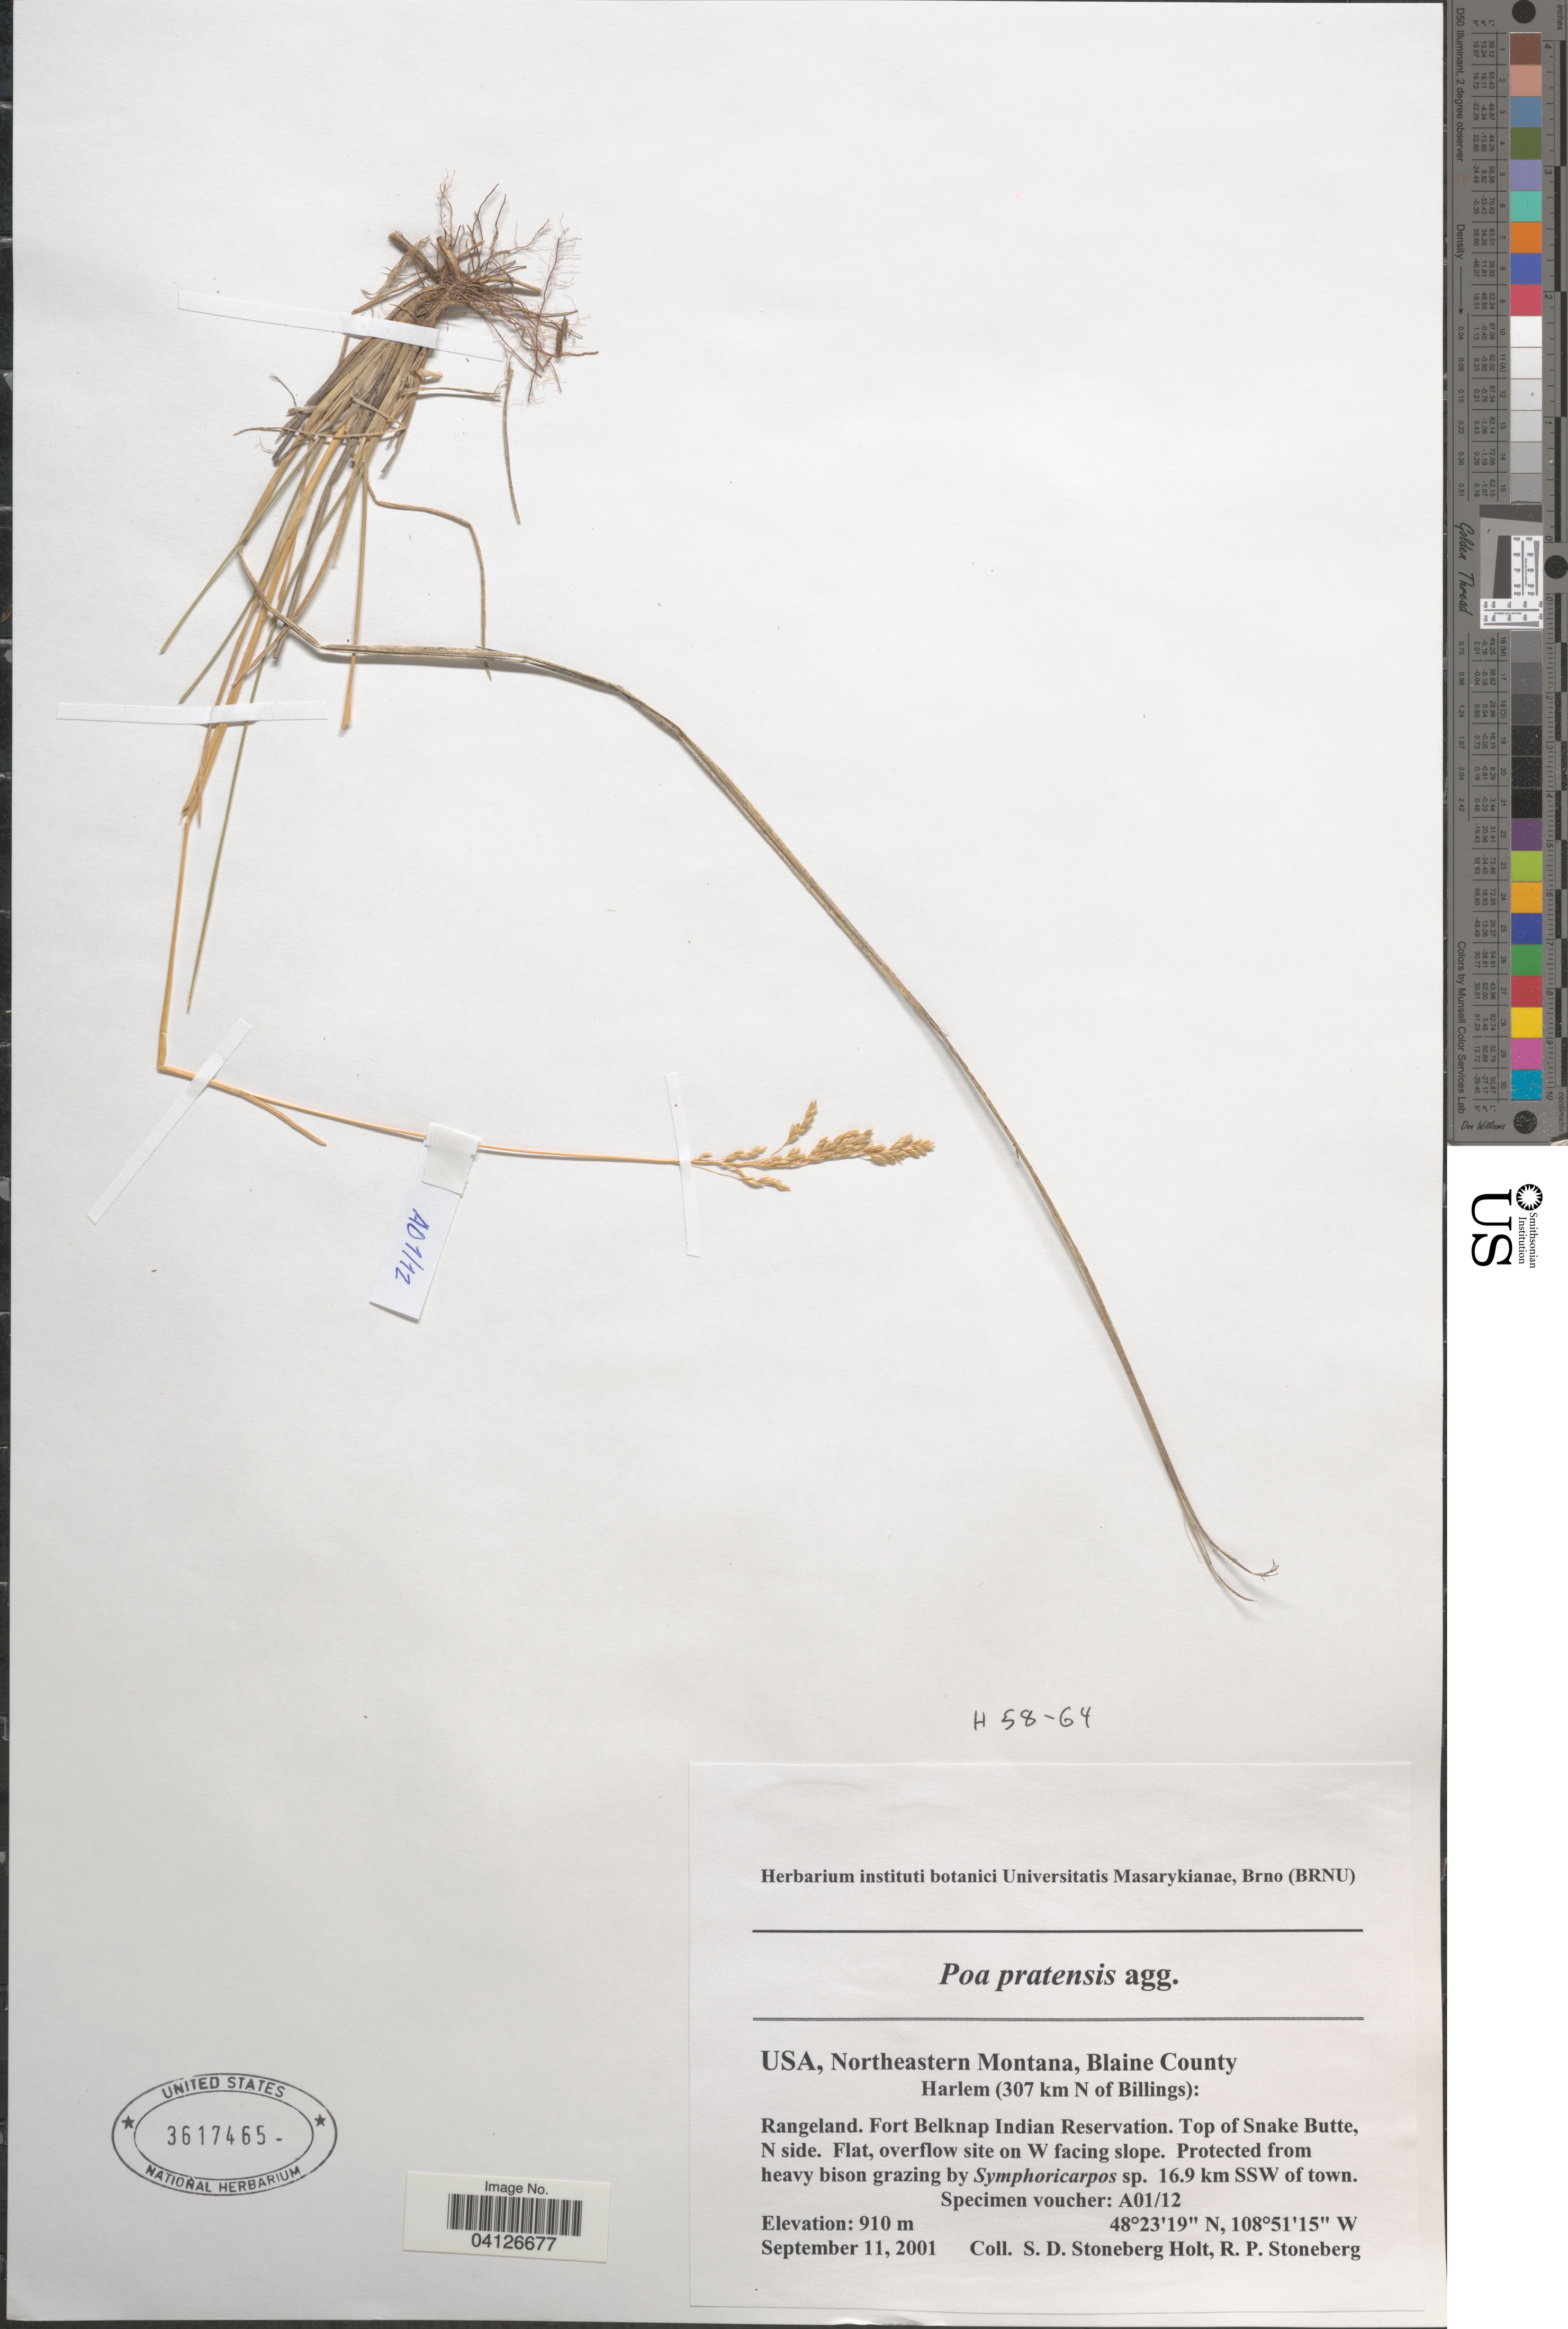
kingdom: Plantae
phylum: Tracheophyta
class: Liliopsida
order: Poales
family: Poaceae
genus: Poa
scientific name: Poa pratensis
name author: L.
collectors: S. Holt & R. Stoneberg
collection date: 2001-09-11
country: United States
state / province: Montana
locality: Northeastern Montana, Blaine County. Harlem (307 km n of Billings). Fort Belknap Indian Reservation. Top of Snake Butte, N side. 16.9 km SSW of town.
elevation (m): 910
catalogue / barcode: US 3617465